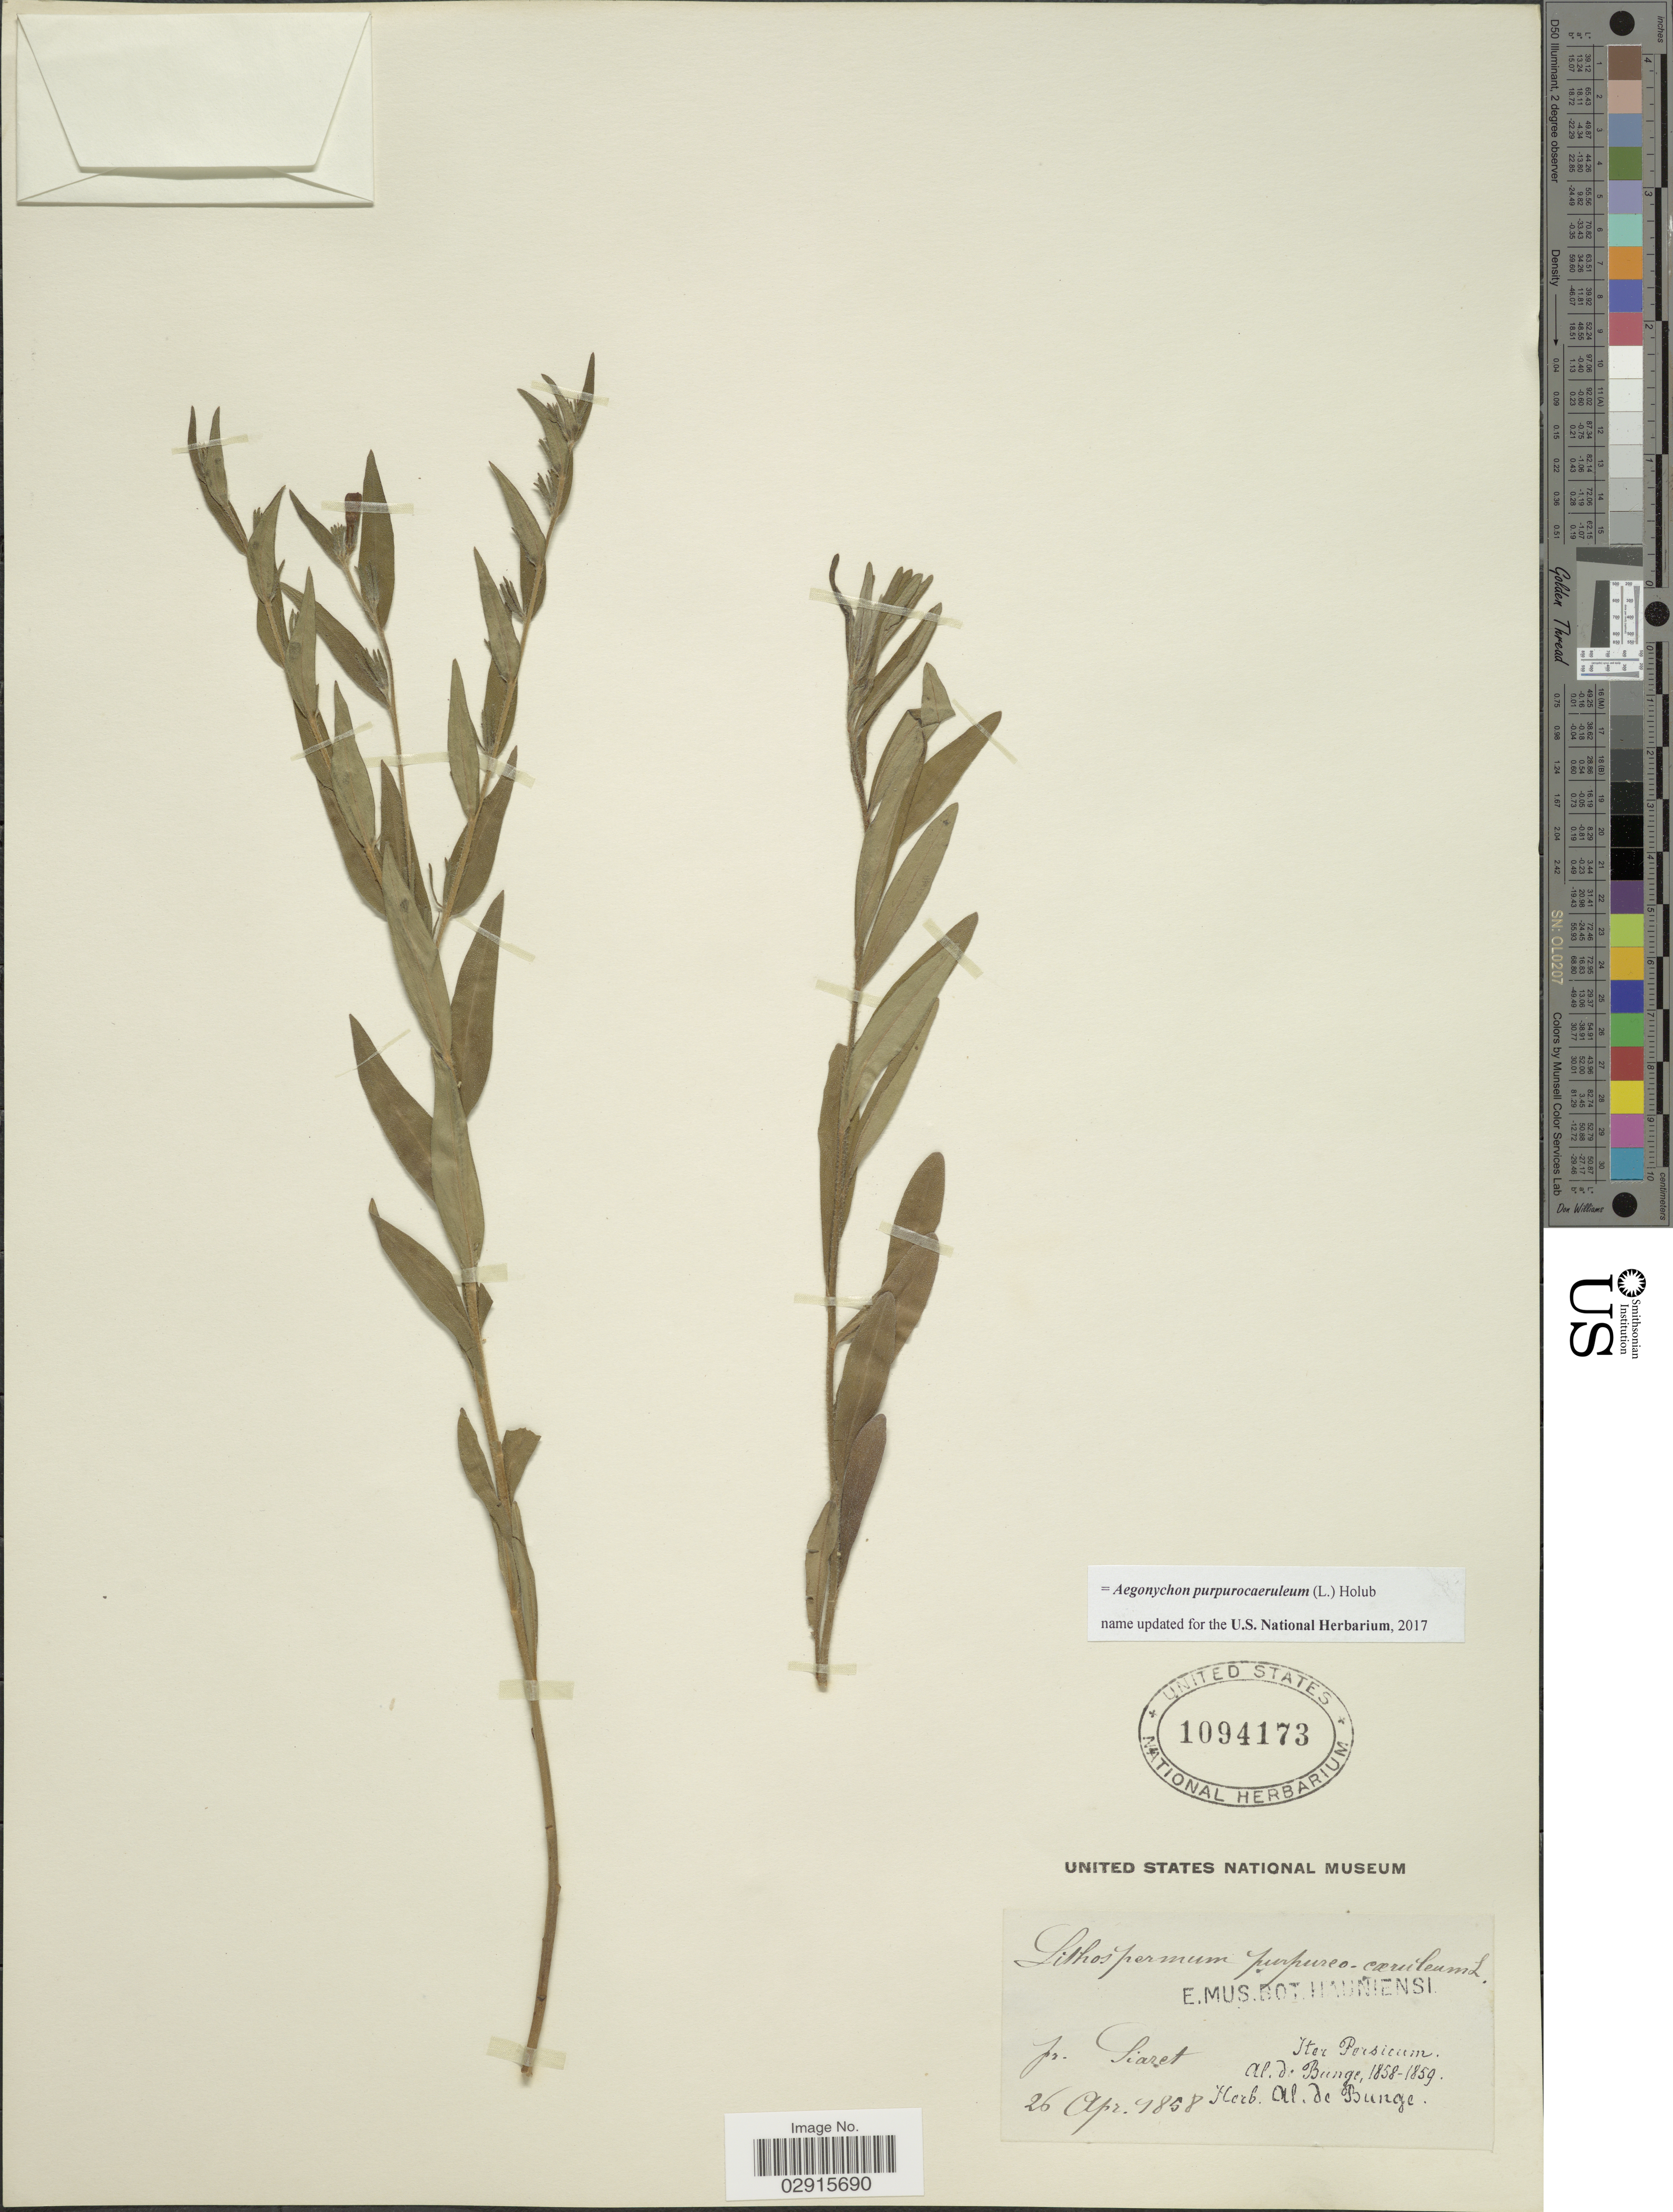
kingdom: Plantae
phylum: Tracheophyta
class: Magnoliopsida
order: Boraginales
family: Boraginaceae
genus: Aegonychon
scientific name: Aegonychon purpurocaeruleum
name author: (L.) Holub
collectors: A. de Bunge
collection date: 1858-04-26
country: Iran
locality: Pr. Siaret. Iter Persicum.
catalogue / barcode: US 1094173